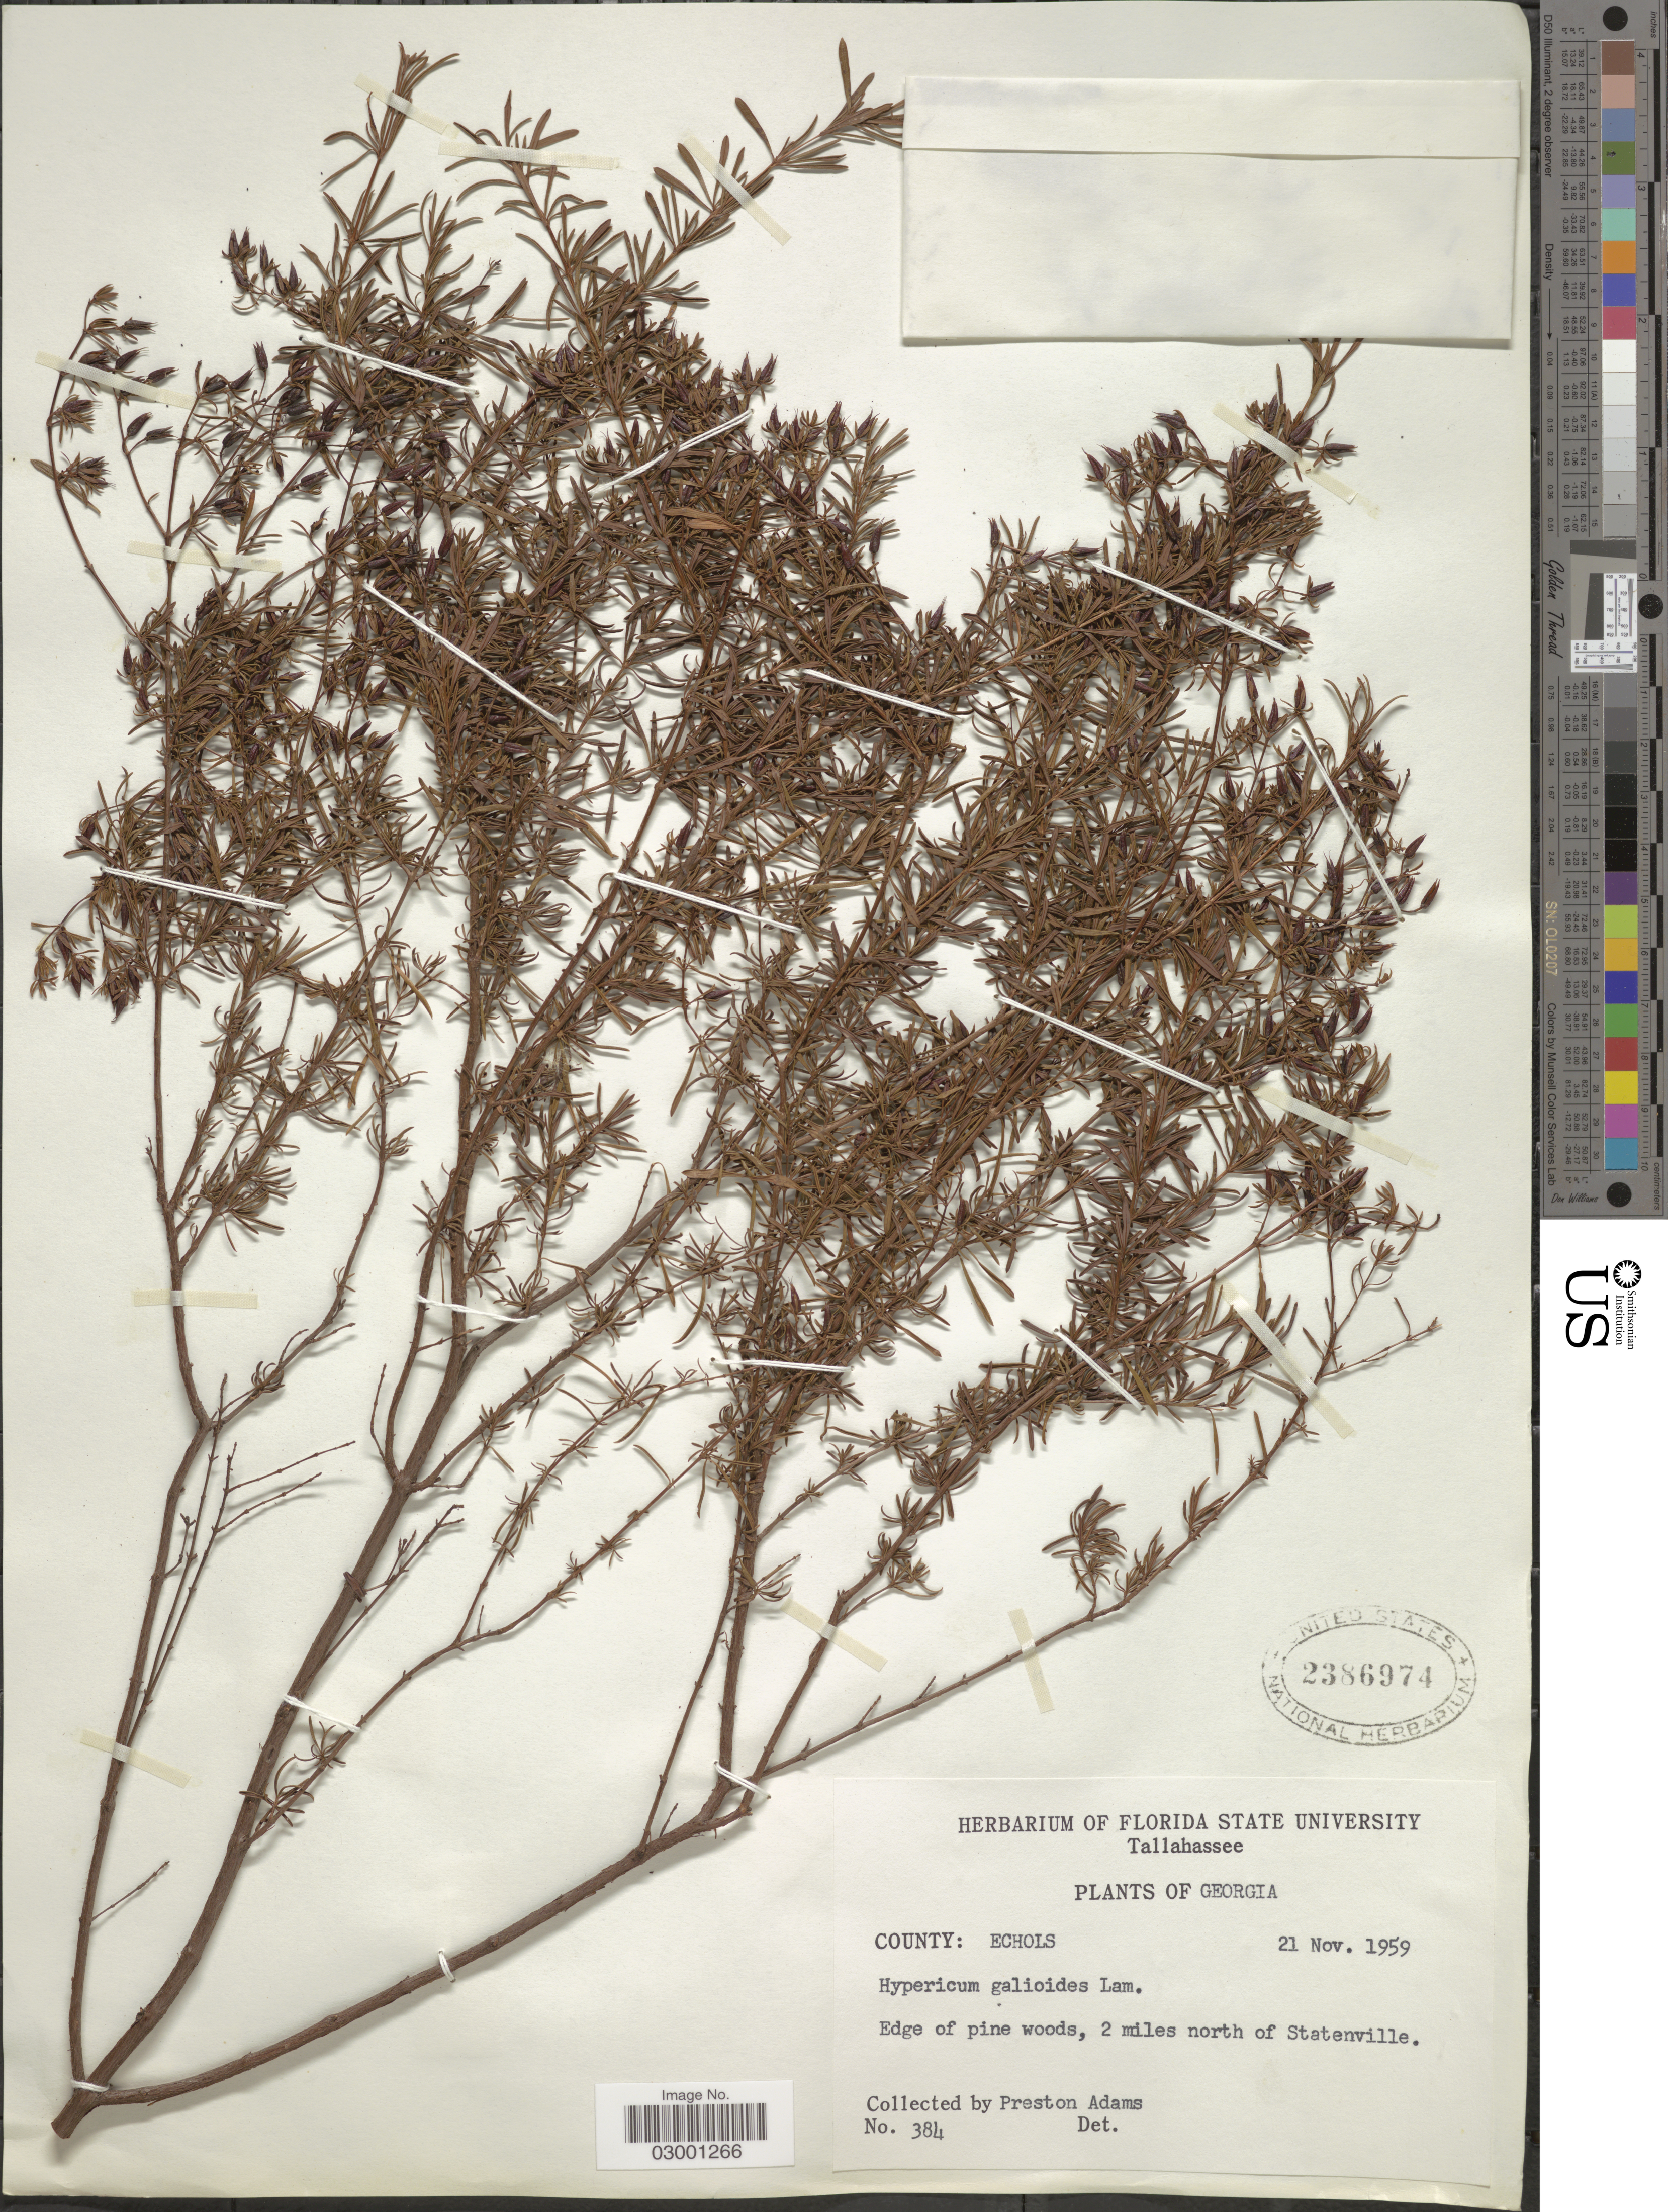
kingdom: Plantae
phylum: Tracheophyta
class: Magnoliopsida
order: Malpighiales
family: Hypericaceae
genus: Hypericum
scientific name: Hypericum galioides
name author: Lam.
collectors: P. Adams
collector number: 384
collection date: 1959-11-21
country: United States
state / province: Georgia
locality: County: Echols. Edge of pine woods, 2 miles north of Statenville.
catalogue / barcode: US 2386974